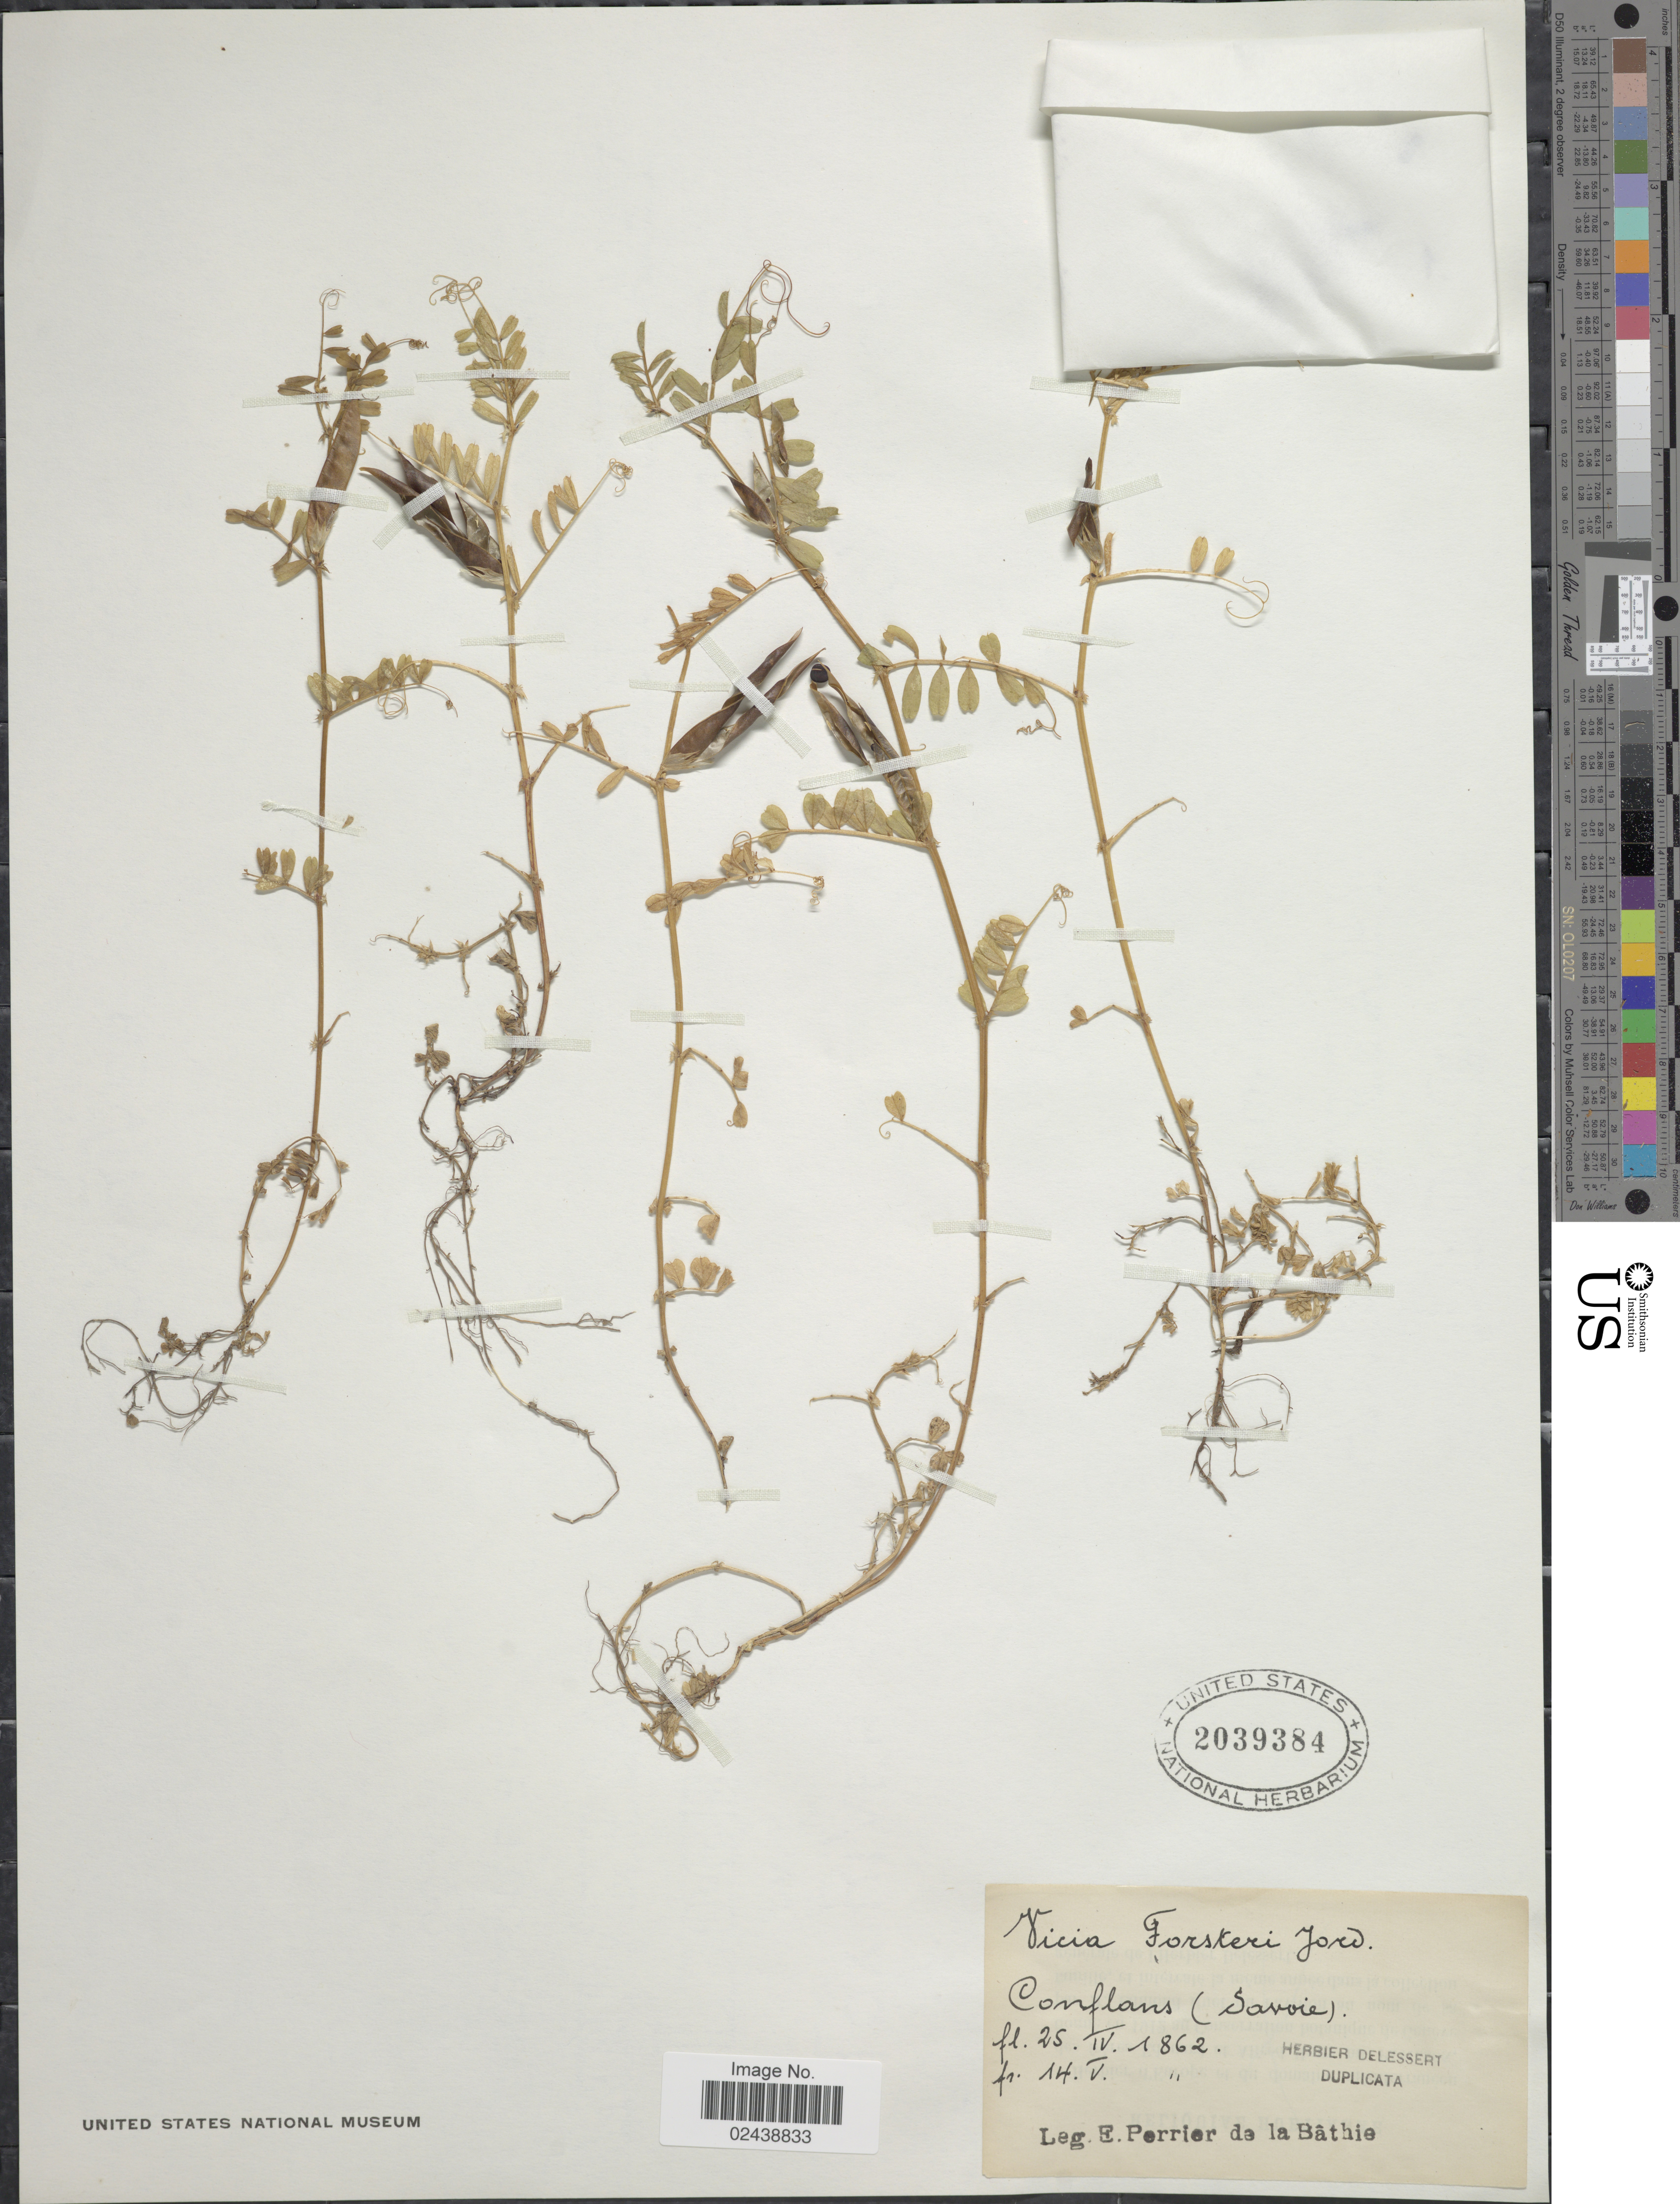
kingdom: Plantae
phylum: Tracheophyta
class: Magnoliopsida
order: Fabales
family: Fabaceae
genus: Vicia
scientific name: Vicia forsteri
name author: Boreau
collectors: E. Perrier de la Bâthie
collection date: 1862-04-25/1862-05-14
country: France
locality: Conflans (Savoie)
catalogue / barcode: US 2039384